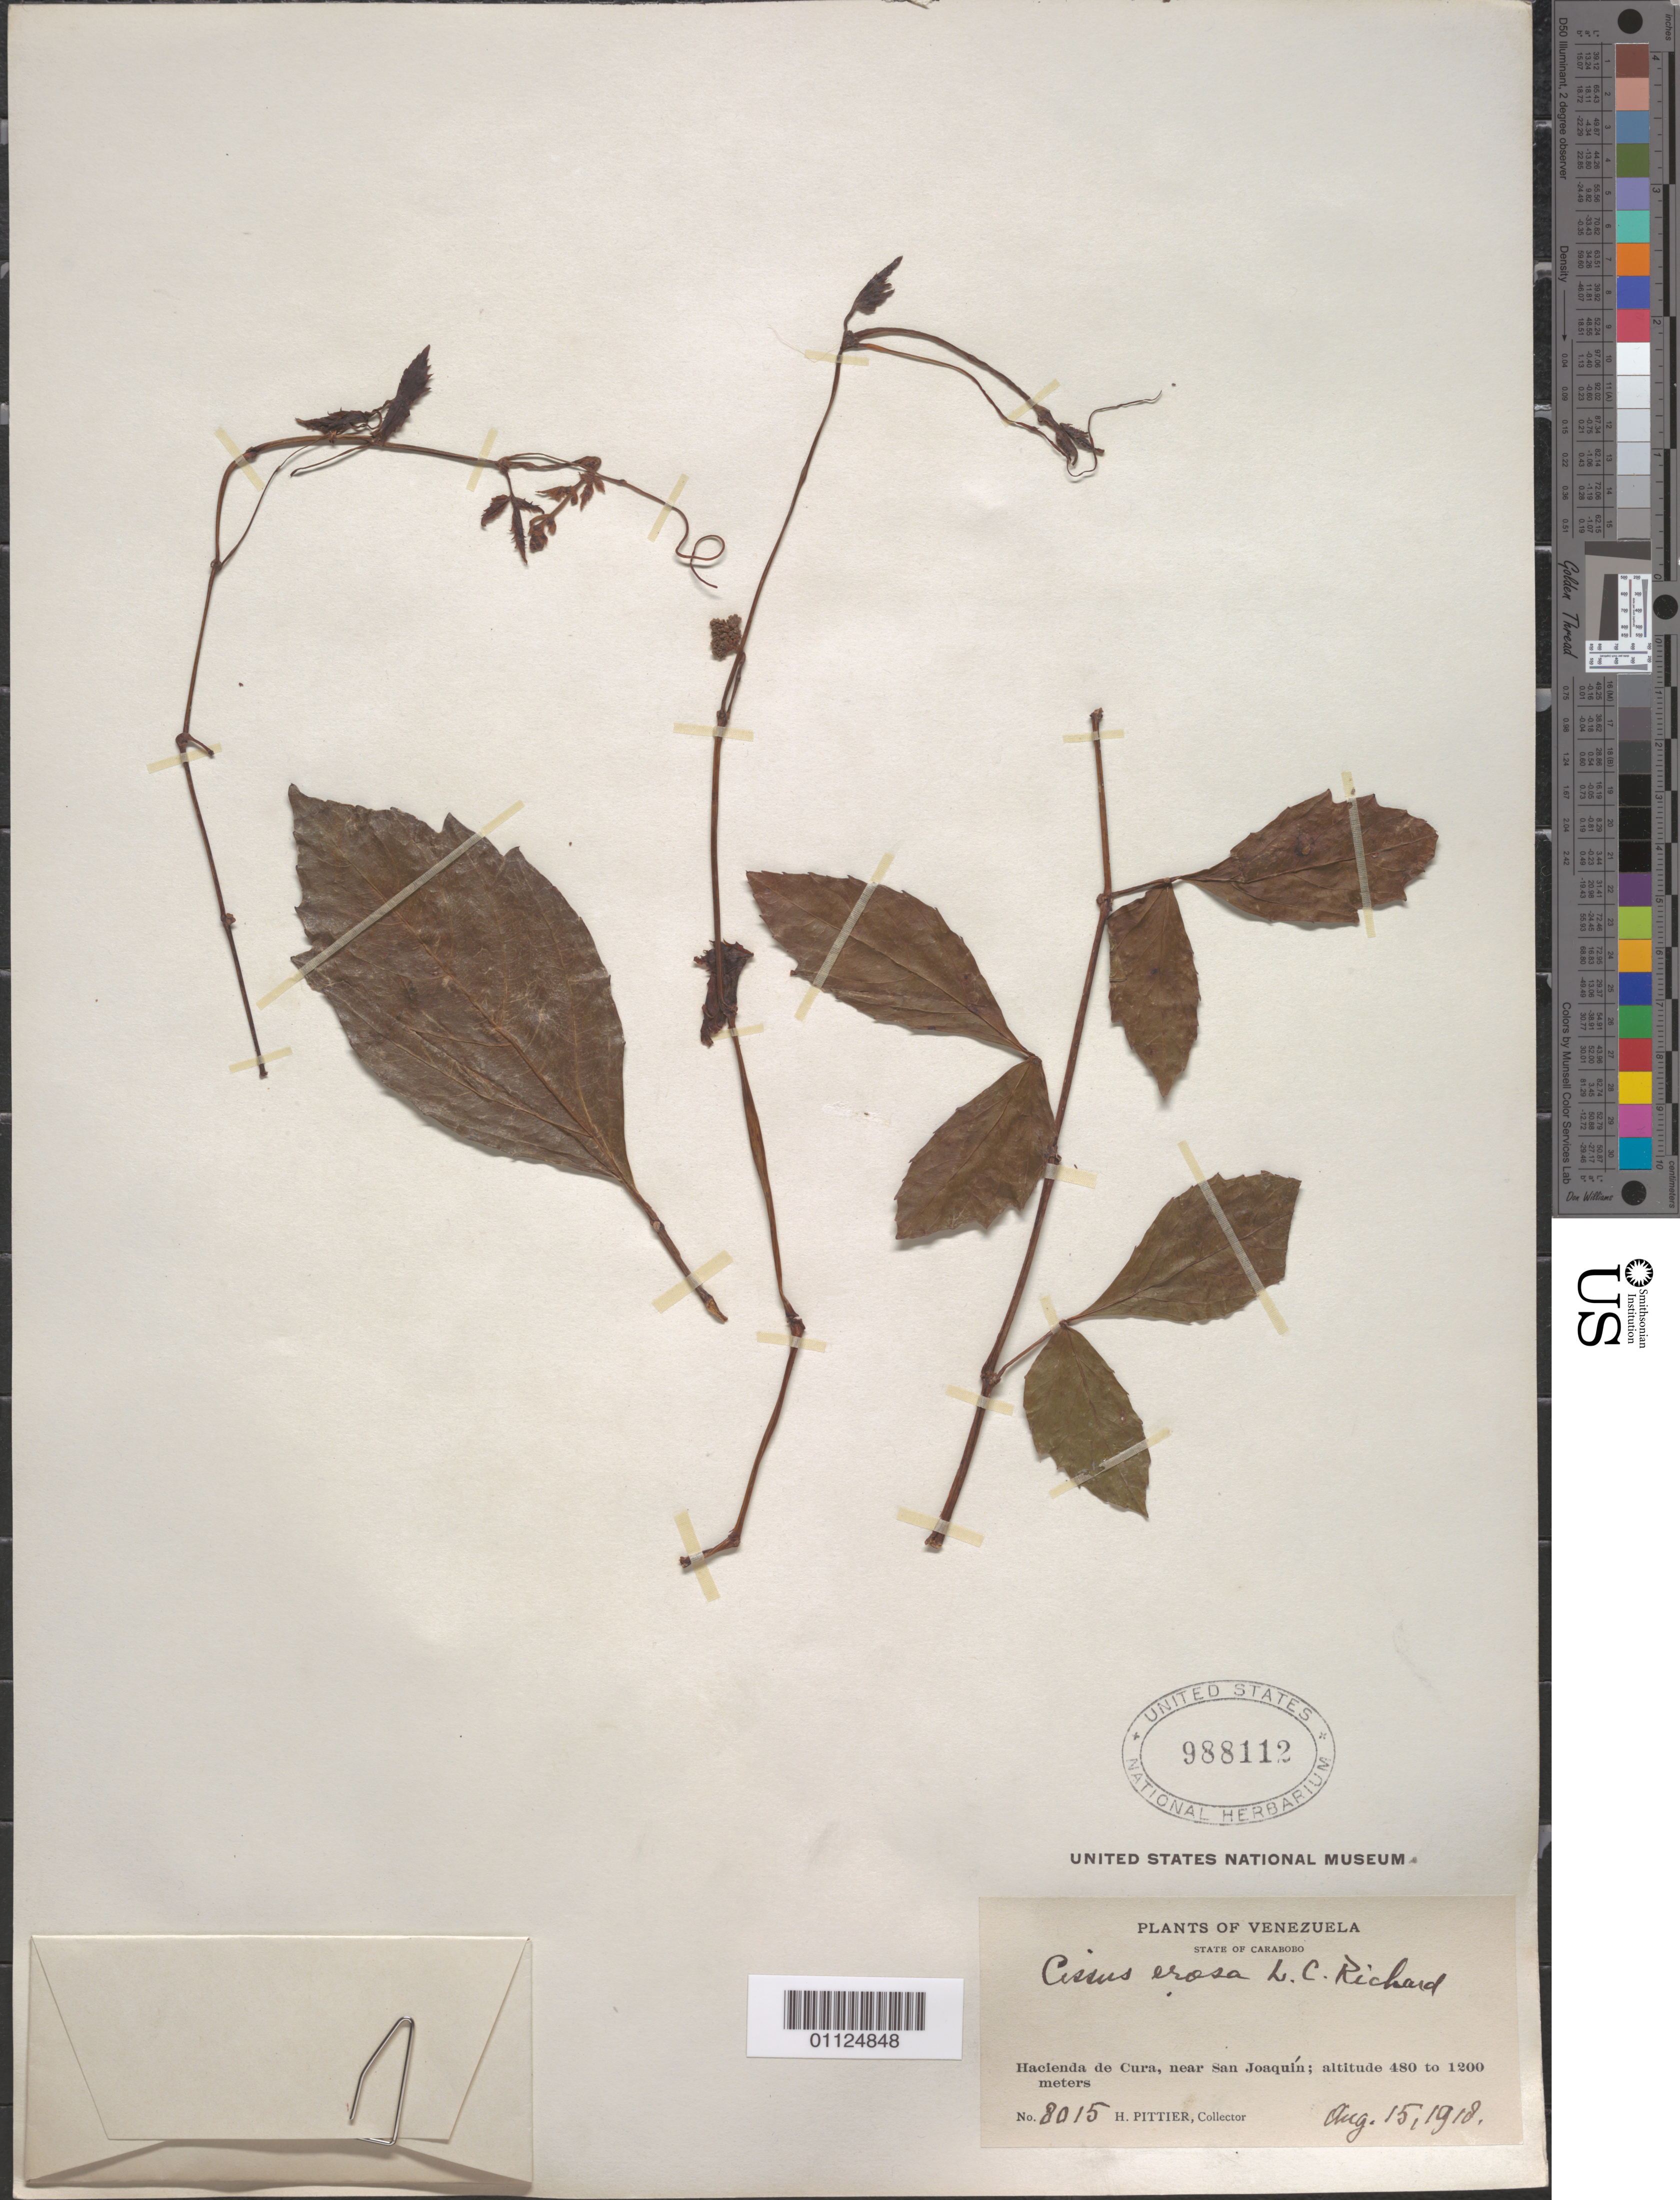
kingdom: Plantae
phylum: Tracheophyta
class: Magnoliopsida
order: Vitales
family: Vitaceae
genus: Cissus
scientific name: Cissus erosa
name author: Rich.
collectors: H. F. Pittier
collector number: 8015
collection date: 1918-08-15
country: Venezuela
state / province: Carabobo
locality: Hacienda de Cura, near San Joaquin.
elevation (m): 480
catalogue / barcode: US 988112